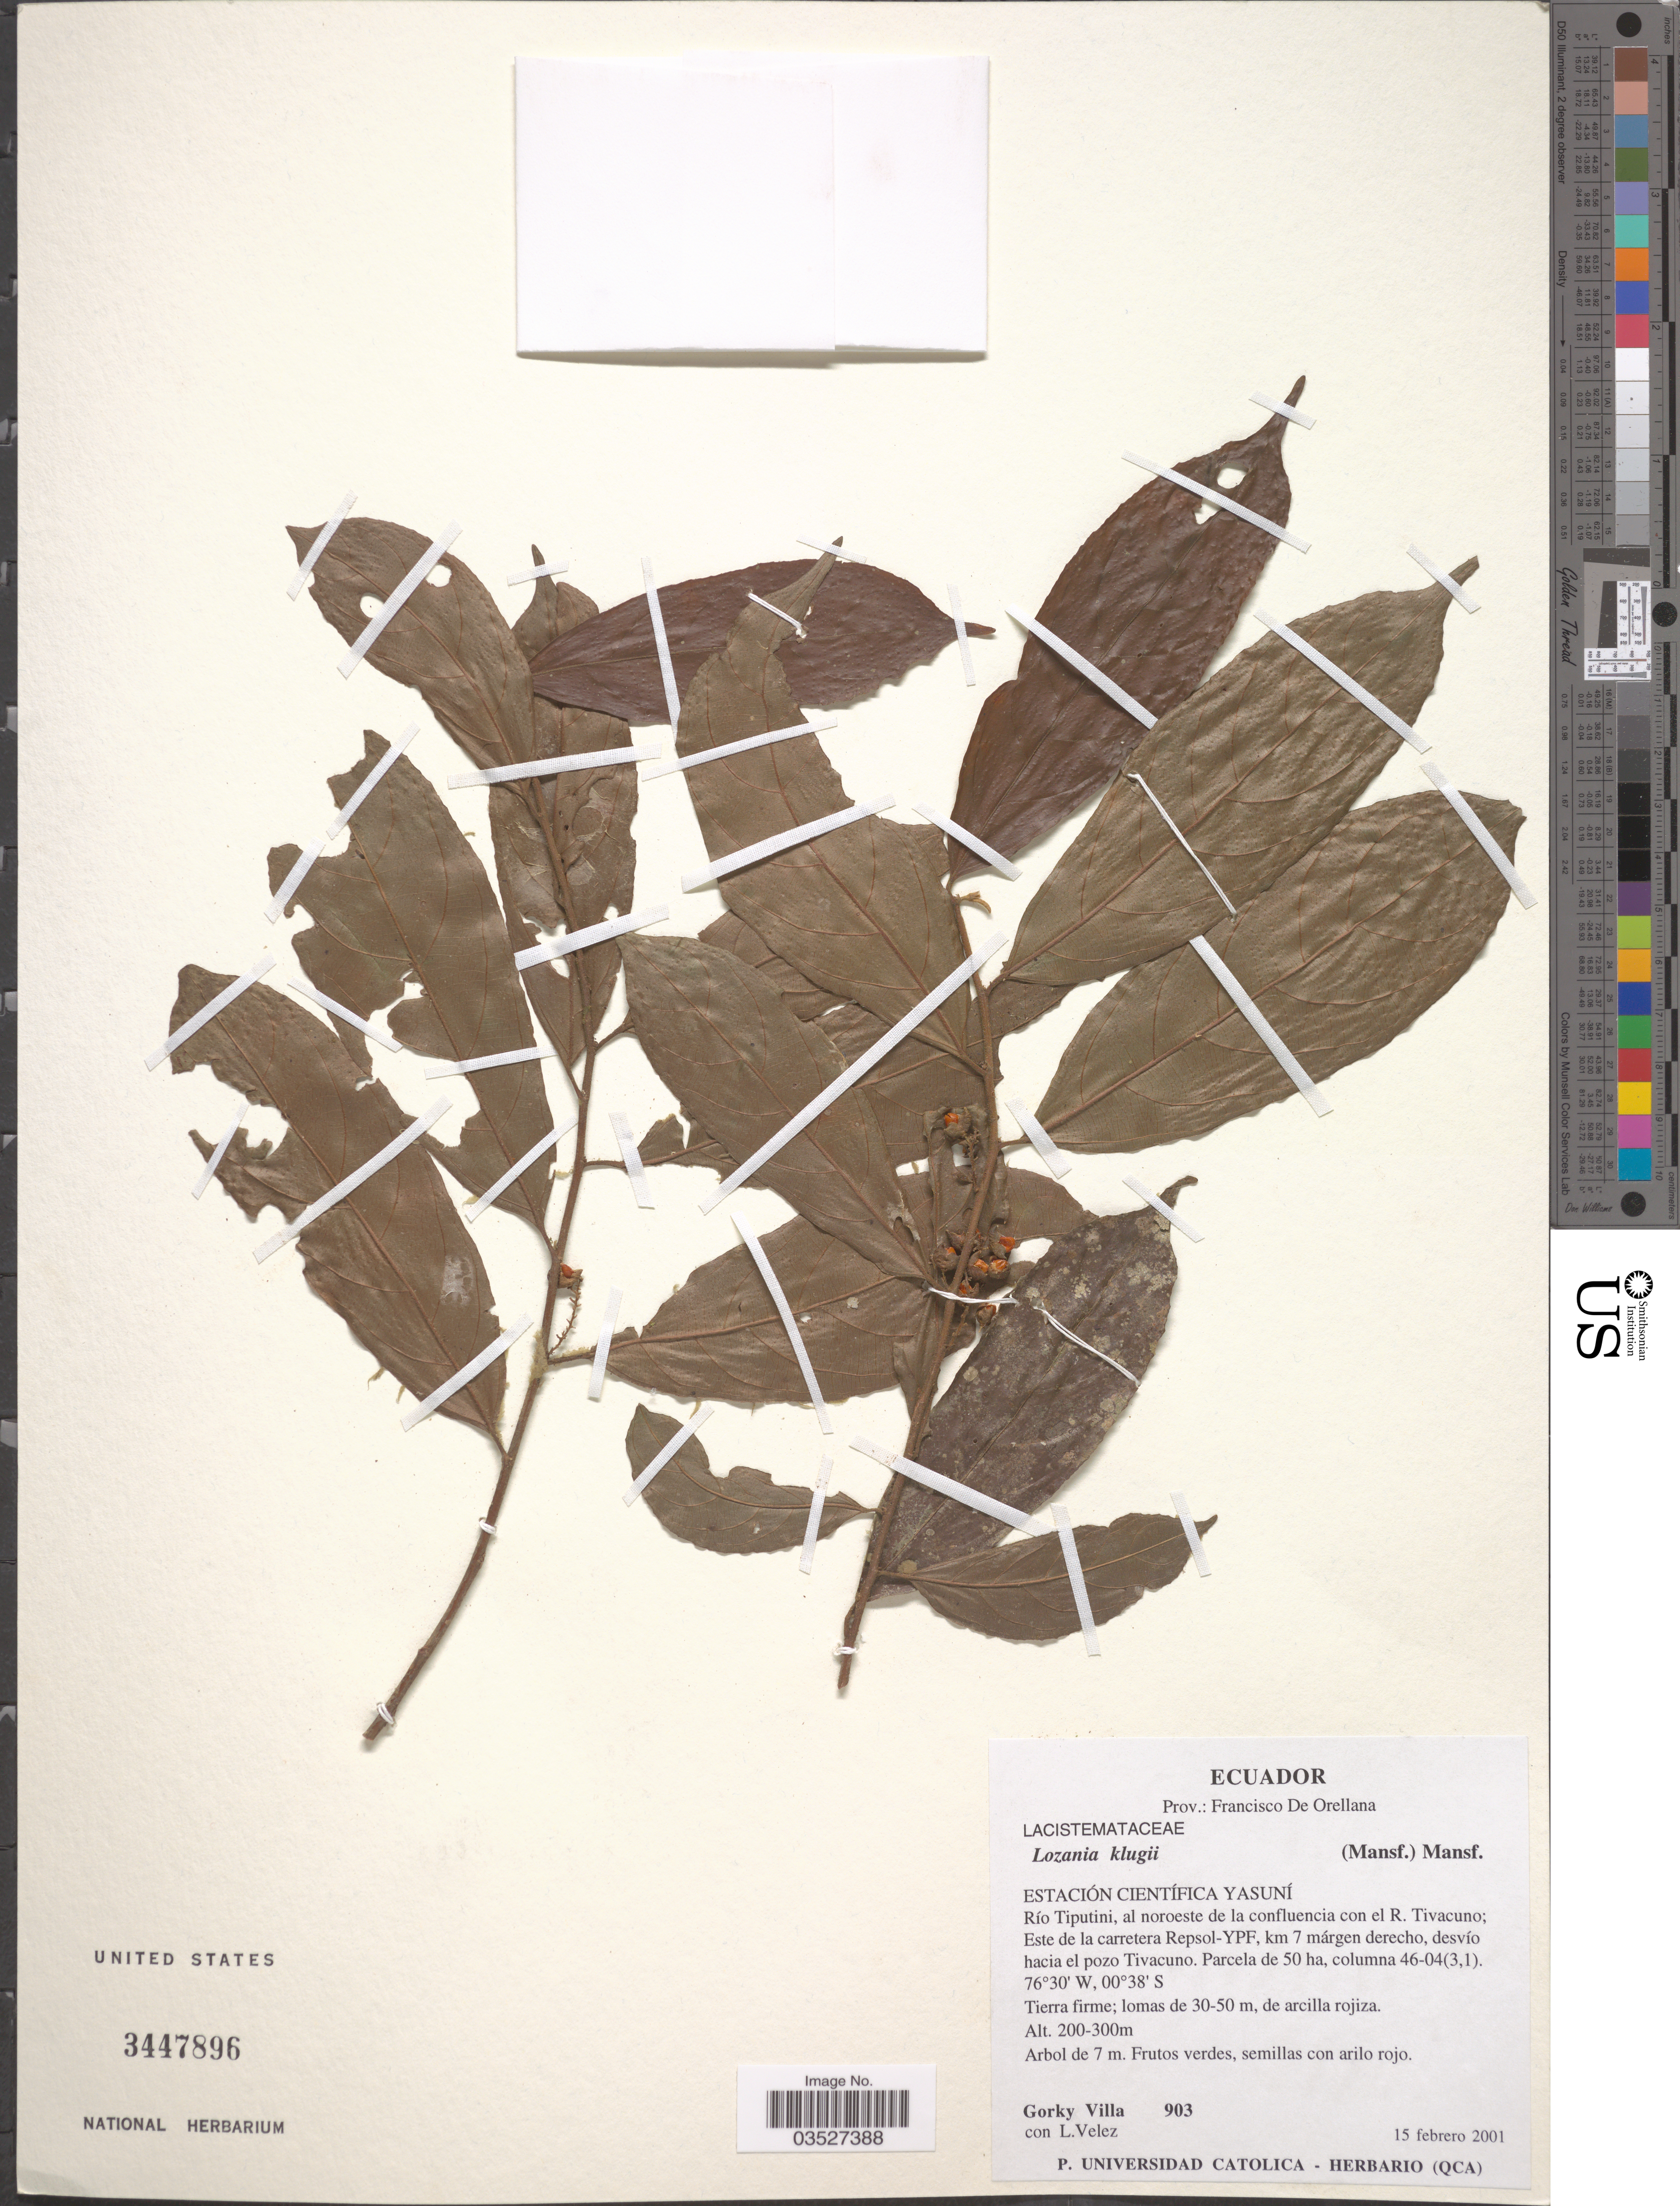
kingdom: Plantae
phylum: Tracheophyta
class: Magnoliopsida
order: Malpighiales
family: Lacistemataceae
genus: Lozania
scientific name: Lozania klugii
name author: (Mansf.) Mansf.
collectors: G. Villa & L. Velez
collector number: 903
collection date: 2001-02-15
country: Ecuador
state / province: Orellana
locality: Prov.: Francisco De Orellana. Estación Científica Yasuní. Río Tiputini, al noroeste de la confluencia con el R. Tivacuno; Este de la carretera Repsol-YPF, km 7 márgen derecho, desvío hacia el pozo Tivacuno.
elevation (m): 200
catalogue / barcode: US 3447896